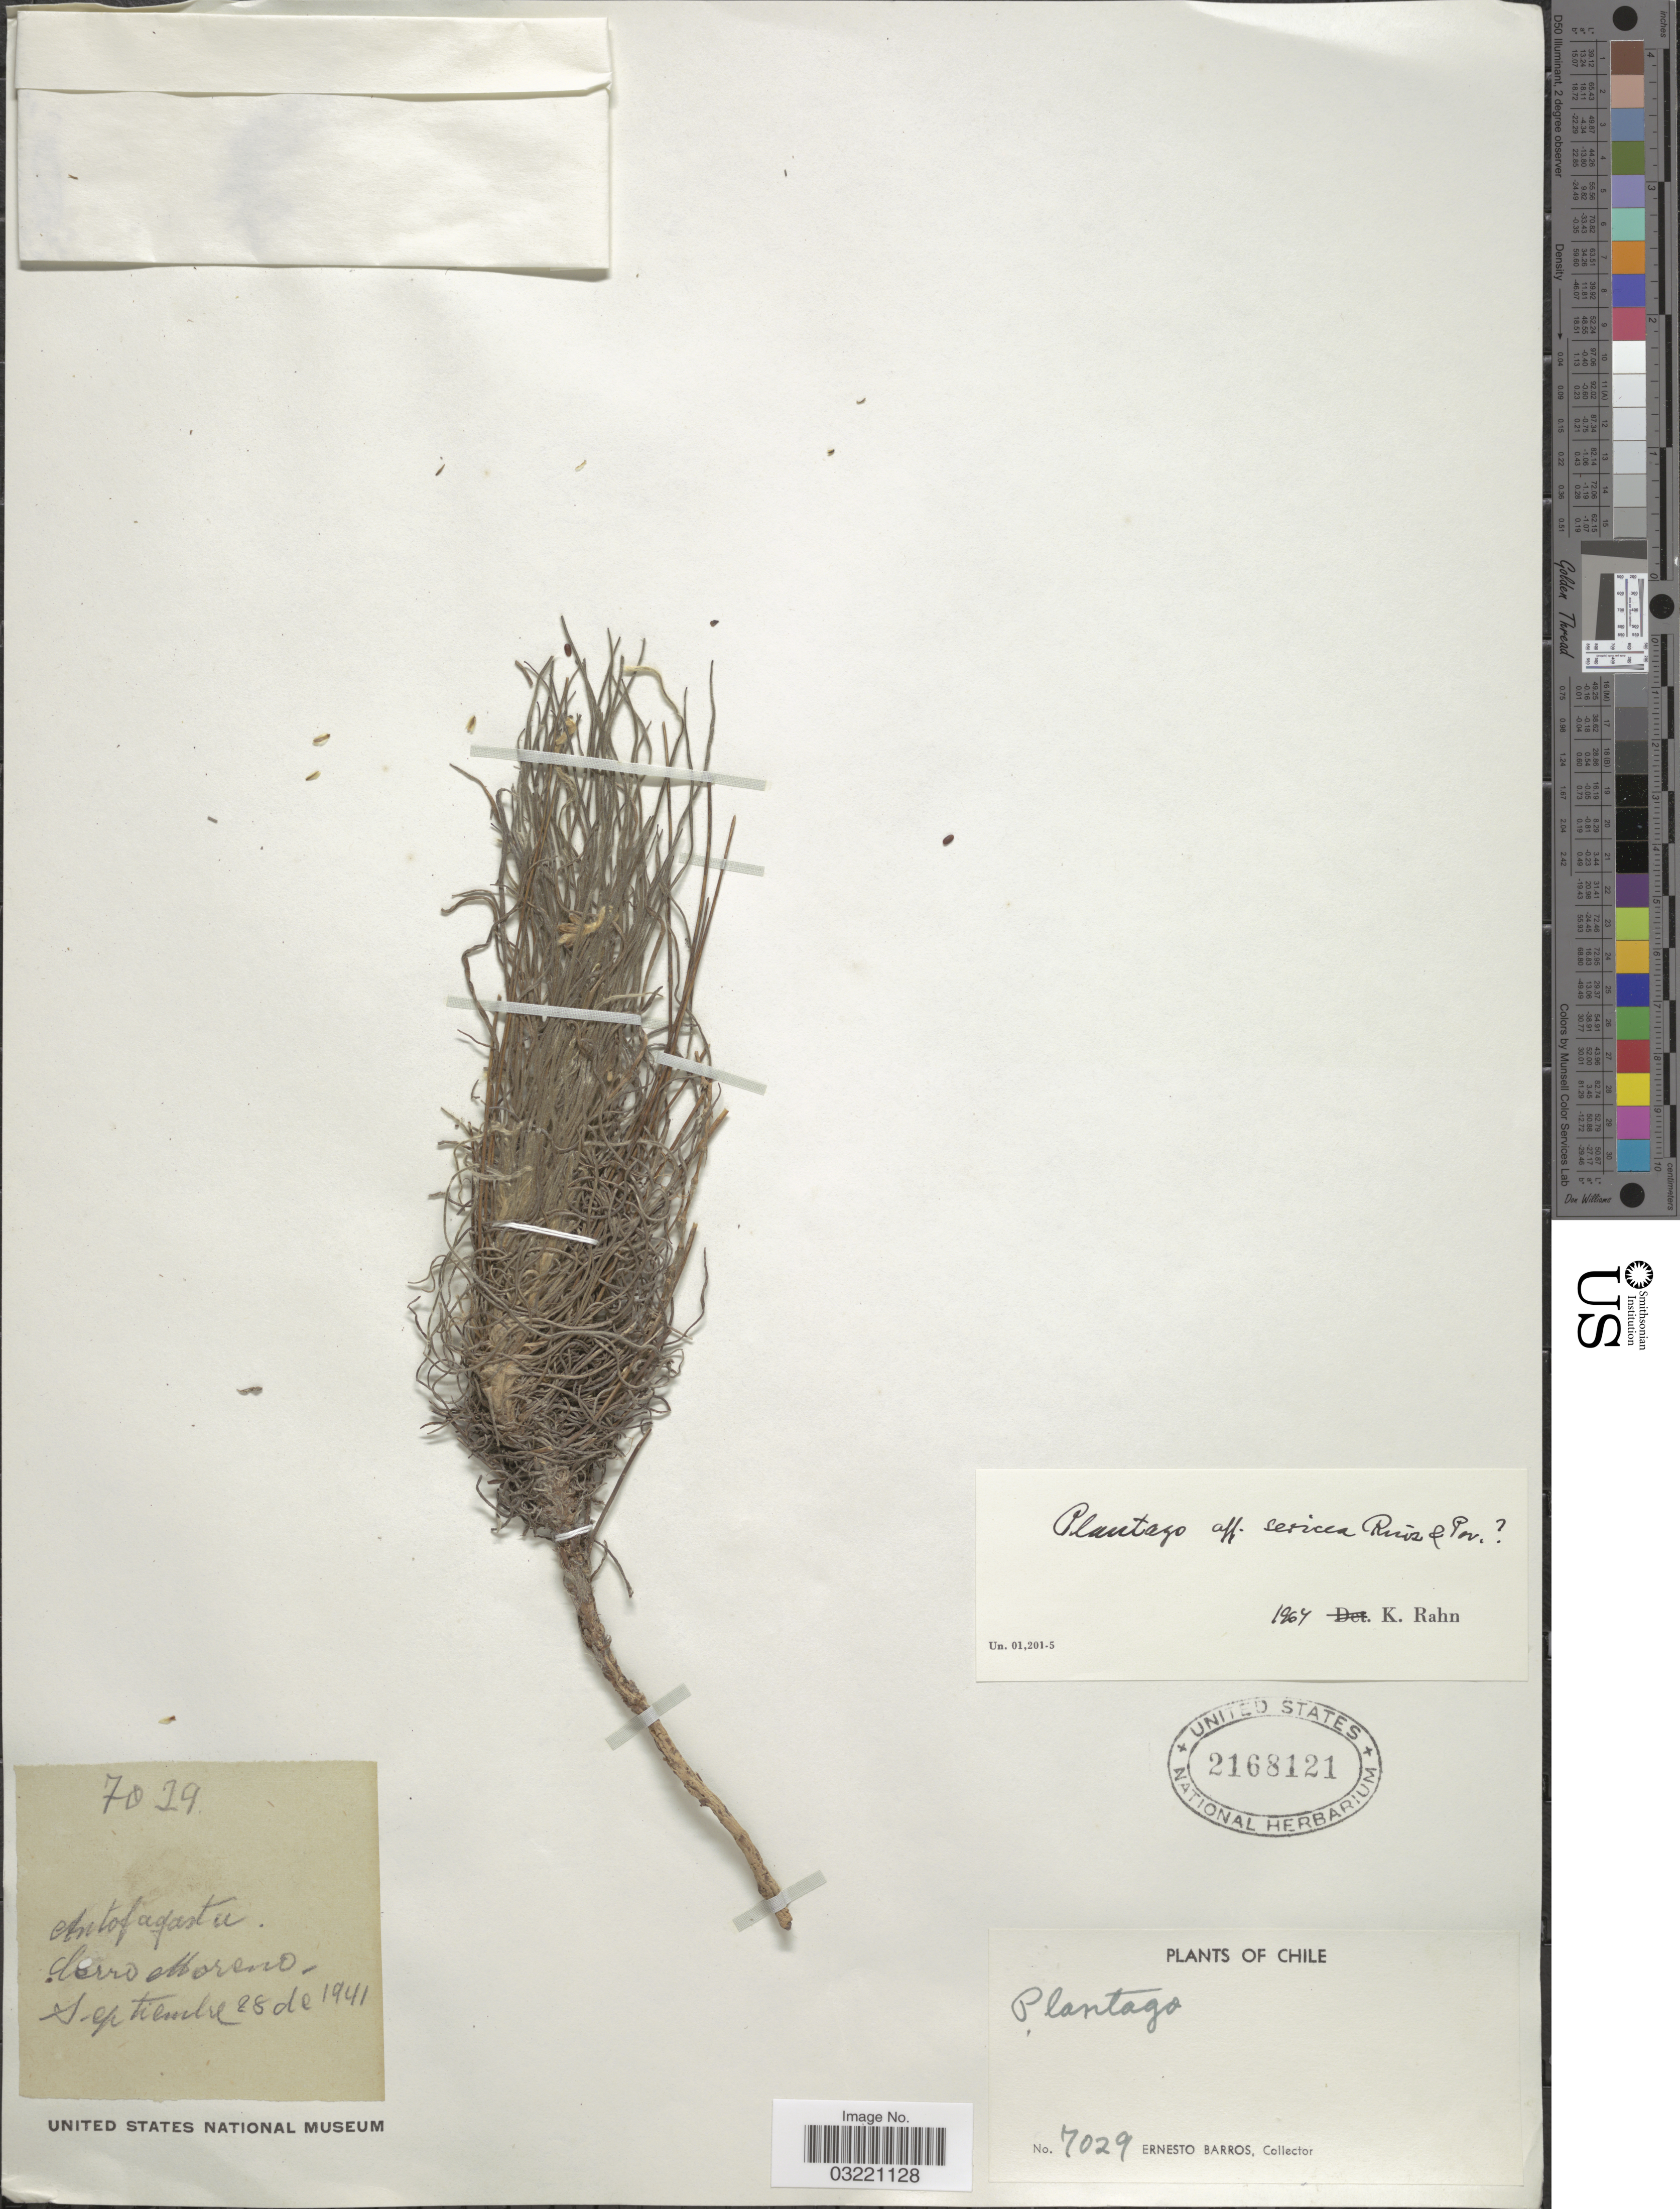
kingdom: Plantae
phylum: Tracheophyta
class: Magnoliopsida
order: Lamiales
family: Plantaginaceae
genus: Plantago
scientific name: Plantago sericea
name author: Ruiz & Pav.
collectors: E. Barros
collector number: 7029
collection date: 1941-09-28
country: Chile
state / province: Antofagasta (II)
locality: Cerro Moreno.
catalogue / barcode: US 2168121